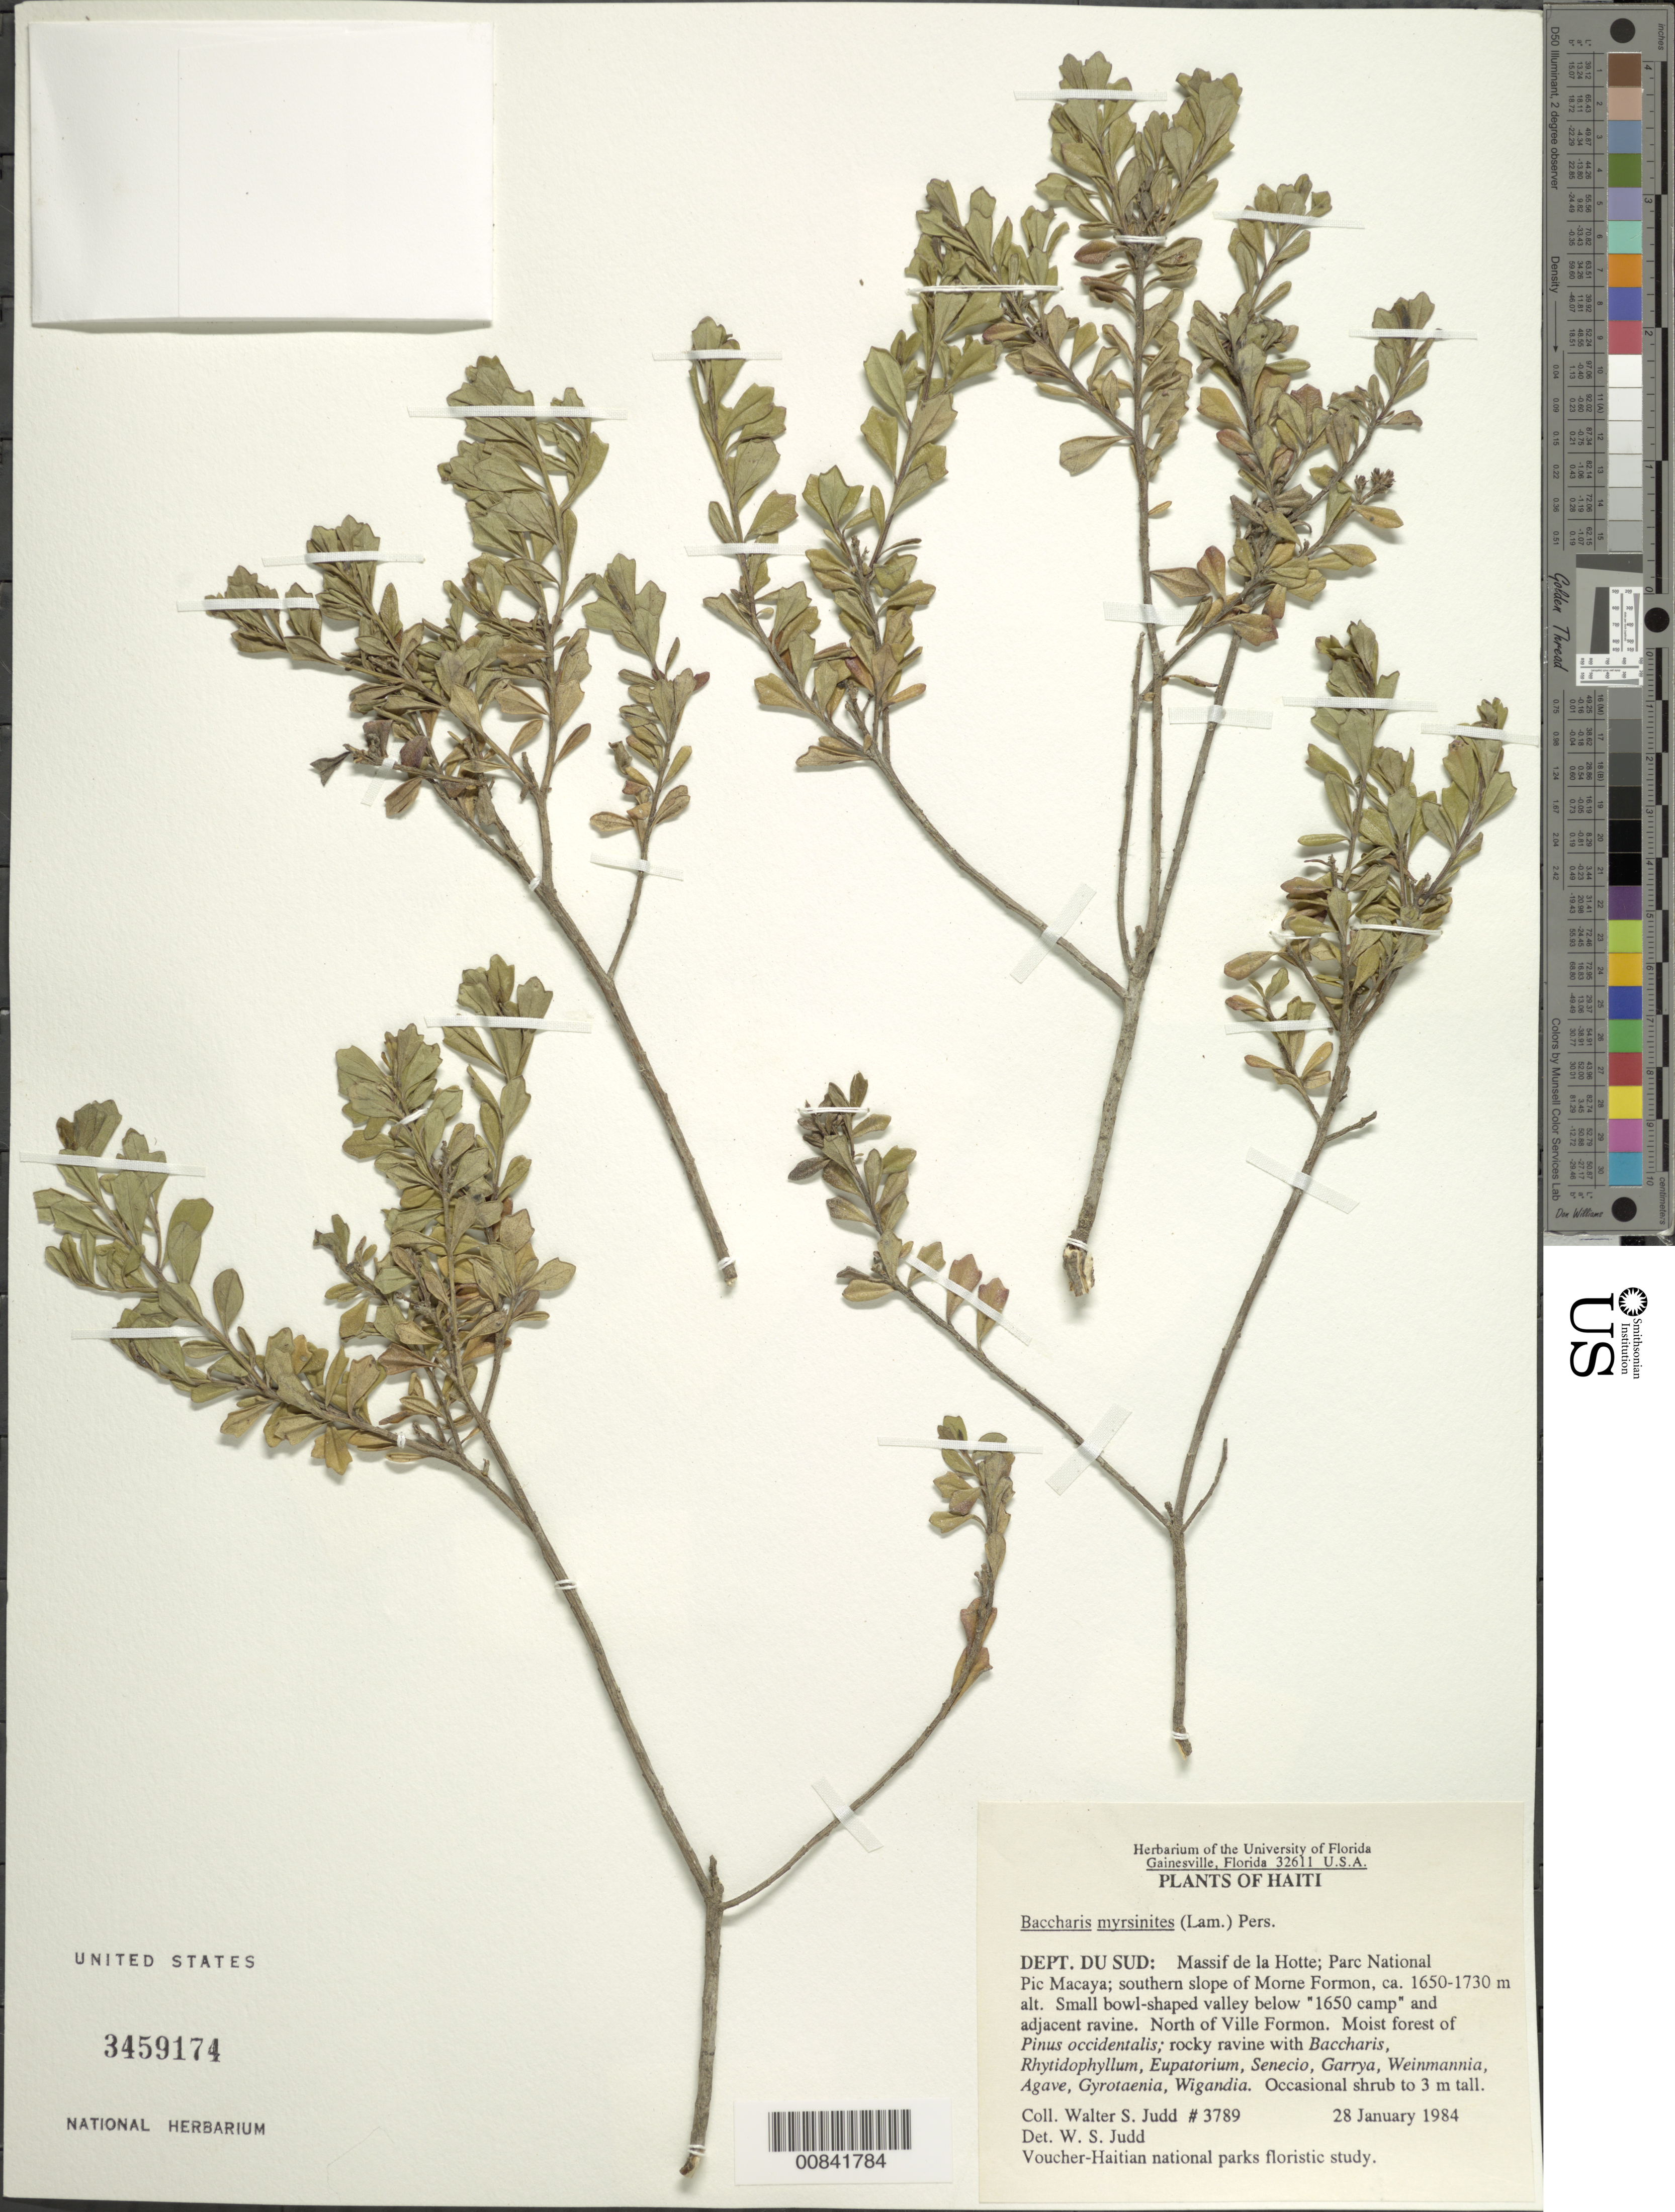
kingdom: Plantae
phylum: Tracheophyta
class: Magnoliopsida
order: Asterales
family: Asteraceae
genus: Baccharis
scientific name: Baccharis myrsinites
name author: Pers.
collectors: W. S. Judd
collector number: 3789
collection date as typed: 28 Jan 1984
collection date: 1984-01-28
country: Haiti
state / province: Sud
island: Hispaniola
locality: Massif de la Hotte, Parc National Pic Macaya, southern slope of Morne Formon, samll bowl-shaped valley below "1650 camp" and adjacent ravine. N of Ville Formon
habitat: Moist forest of Pinus occidentalis; rocky ravine with Baccharis, Rhytidophyllum, Eupatorium, Senecio, Garrya, Weinmannia,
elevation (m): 1650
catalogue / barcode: US 3459174